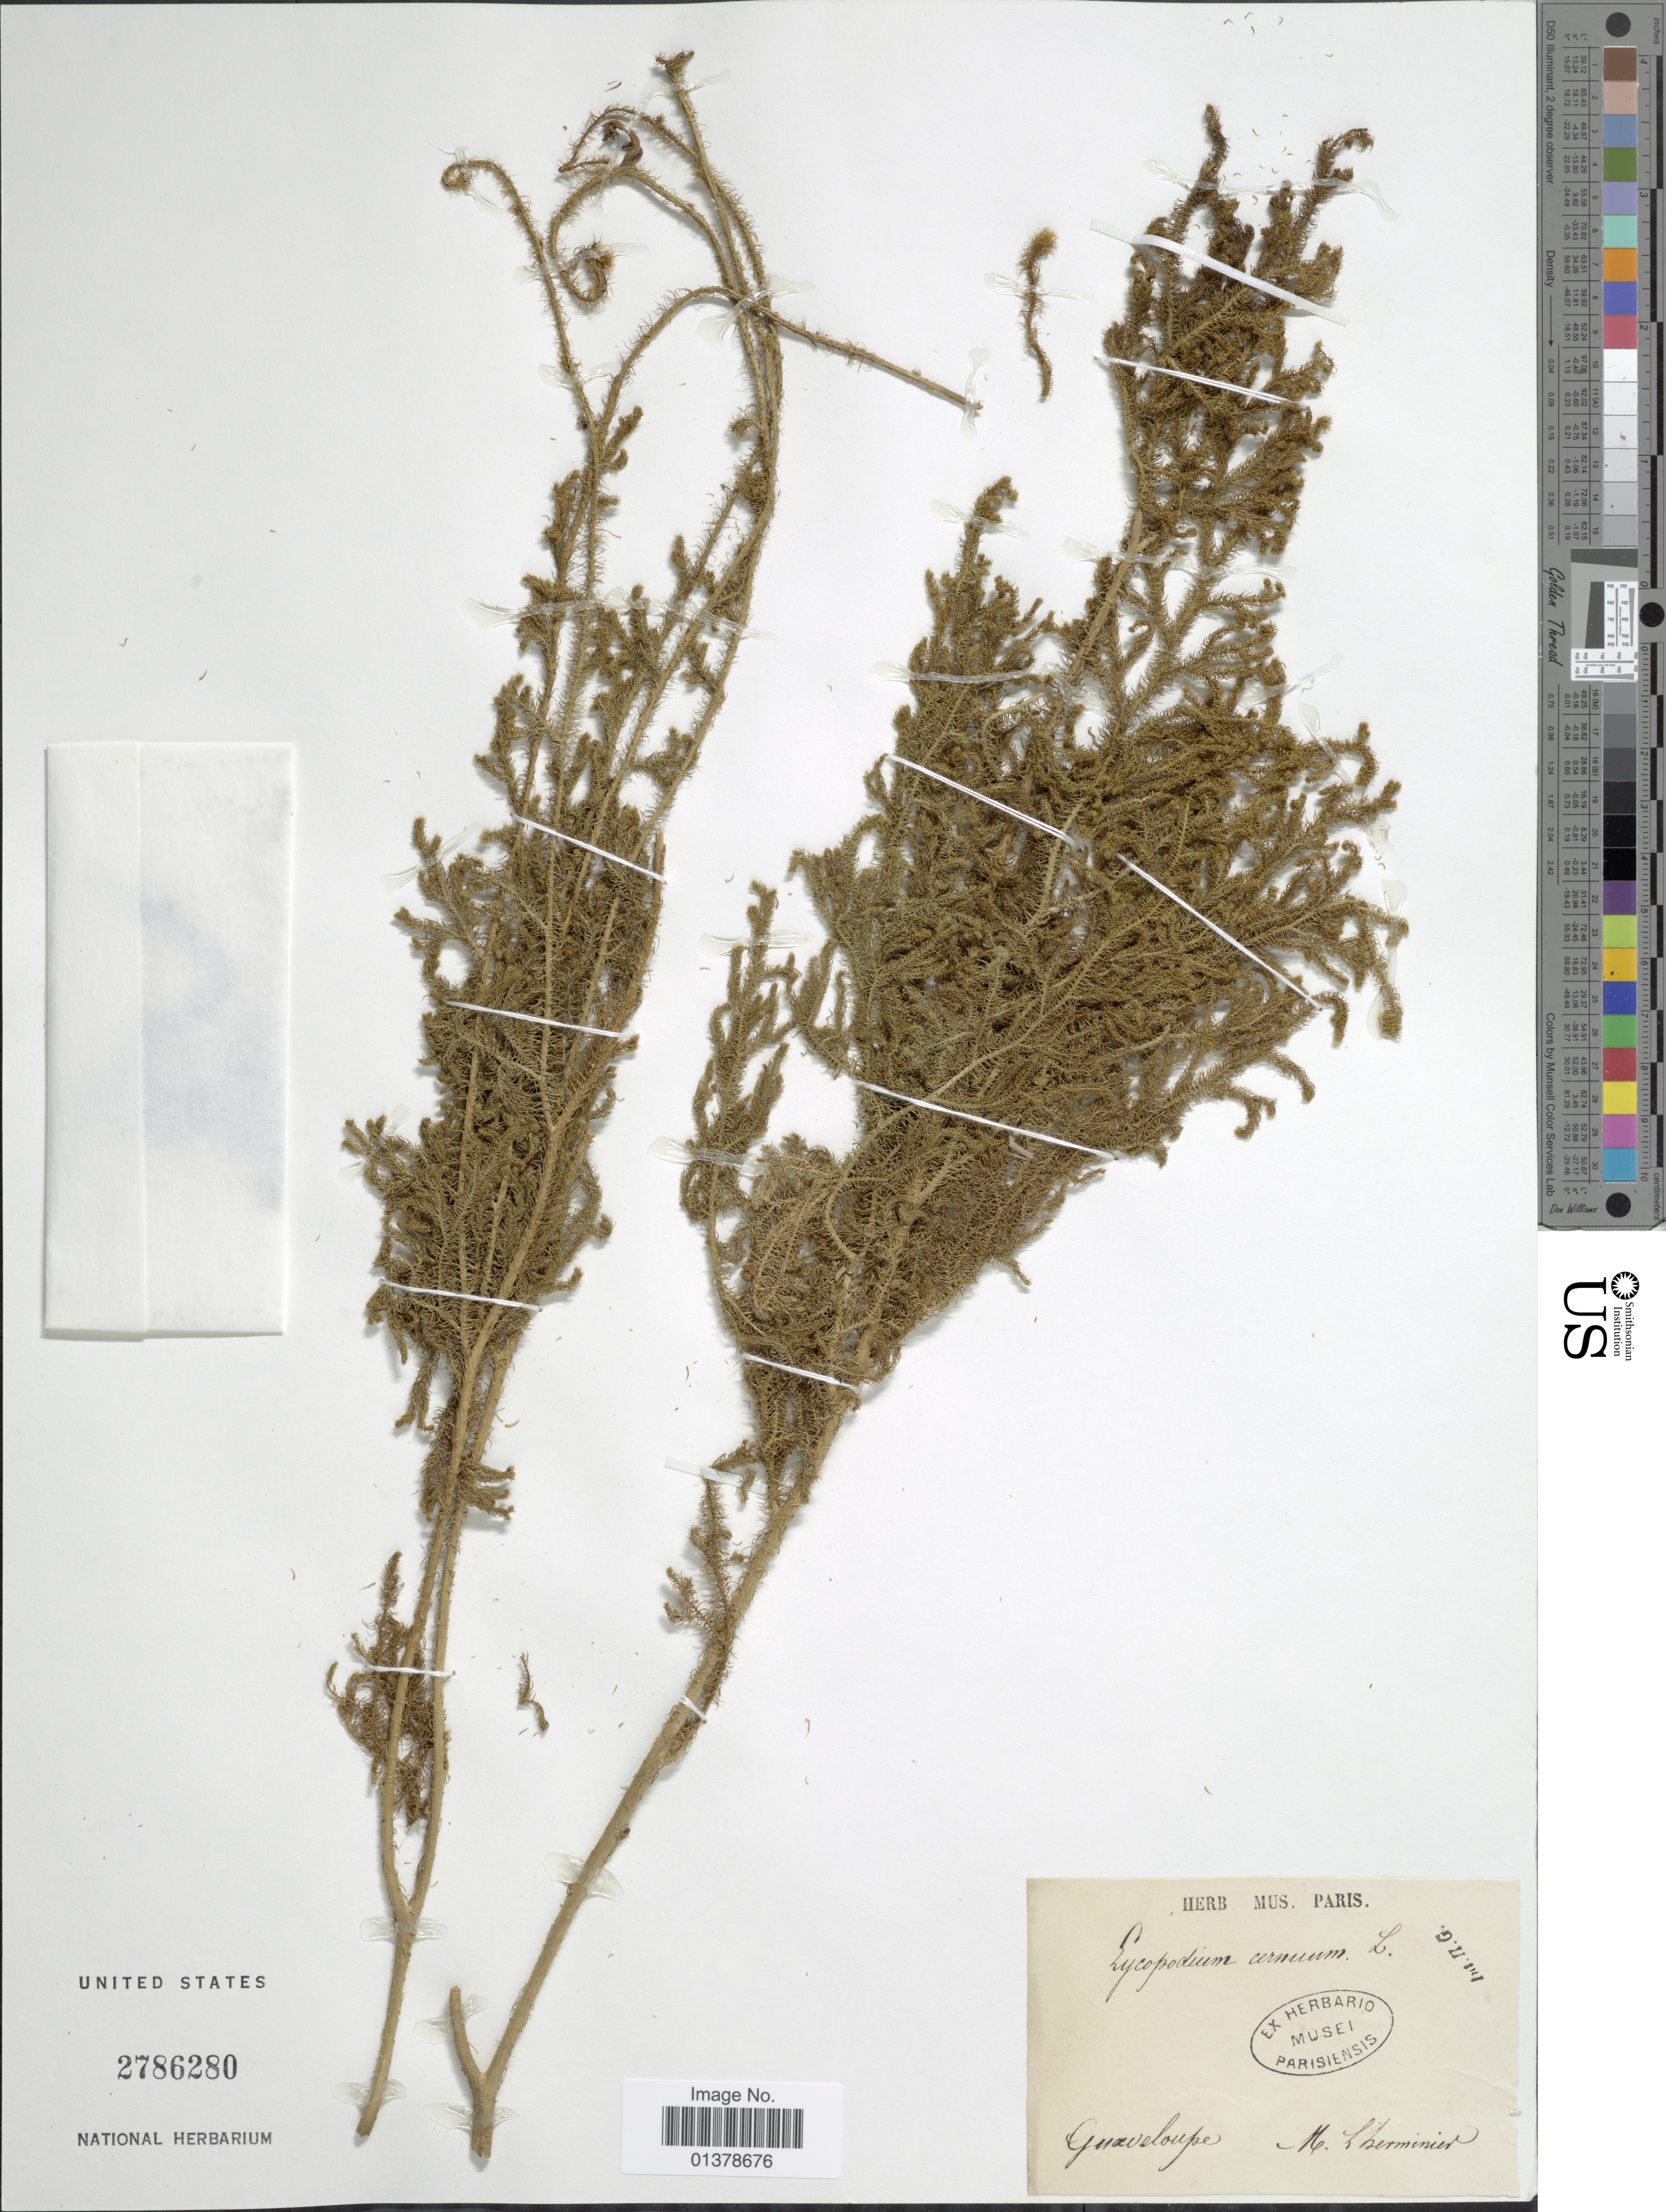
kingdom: Plantae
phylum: Tracheophyta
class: Lycopodiopsida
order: Lycopodiales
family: Lycopodiaceae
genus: Palhinhaea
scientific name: Palhinhaea cernua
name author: (L.) Vasc. & Franco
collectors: F. L'Herminier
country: Guadeloupe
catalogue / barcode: US 2786280